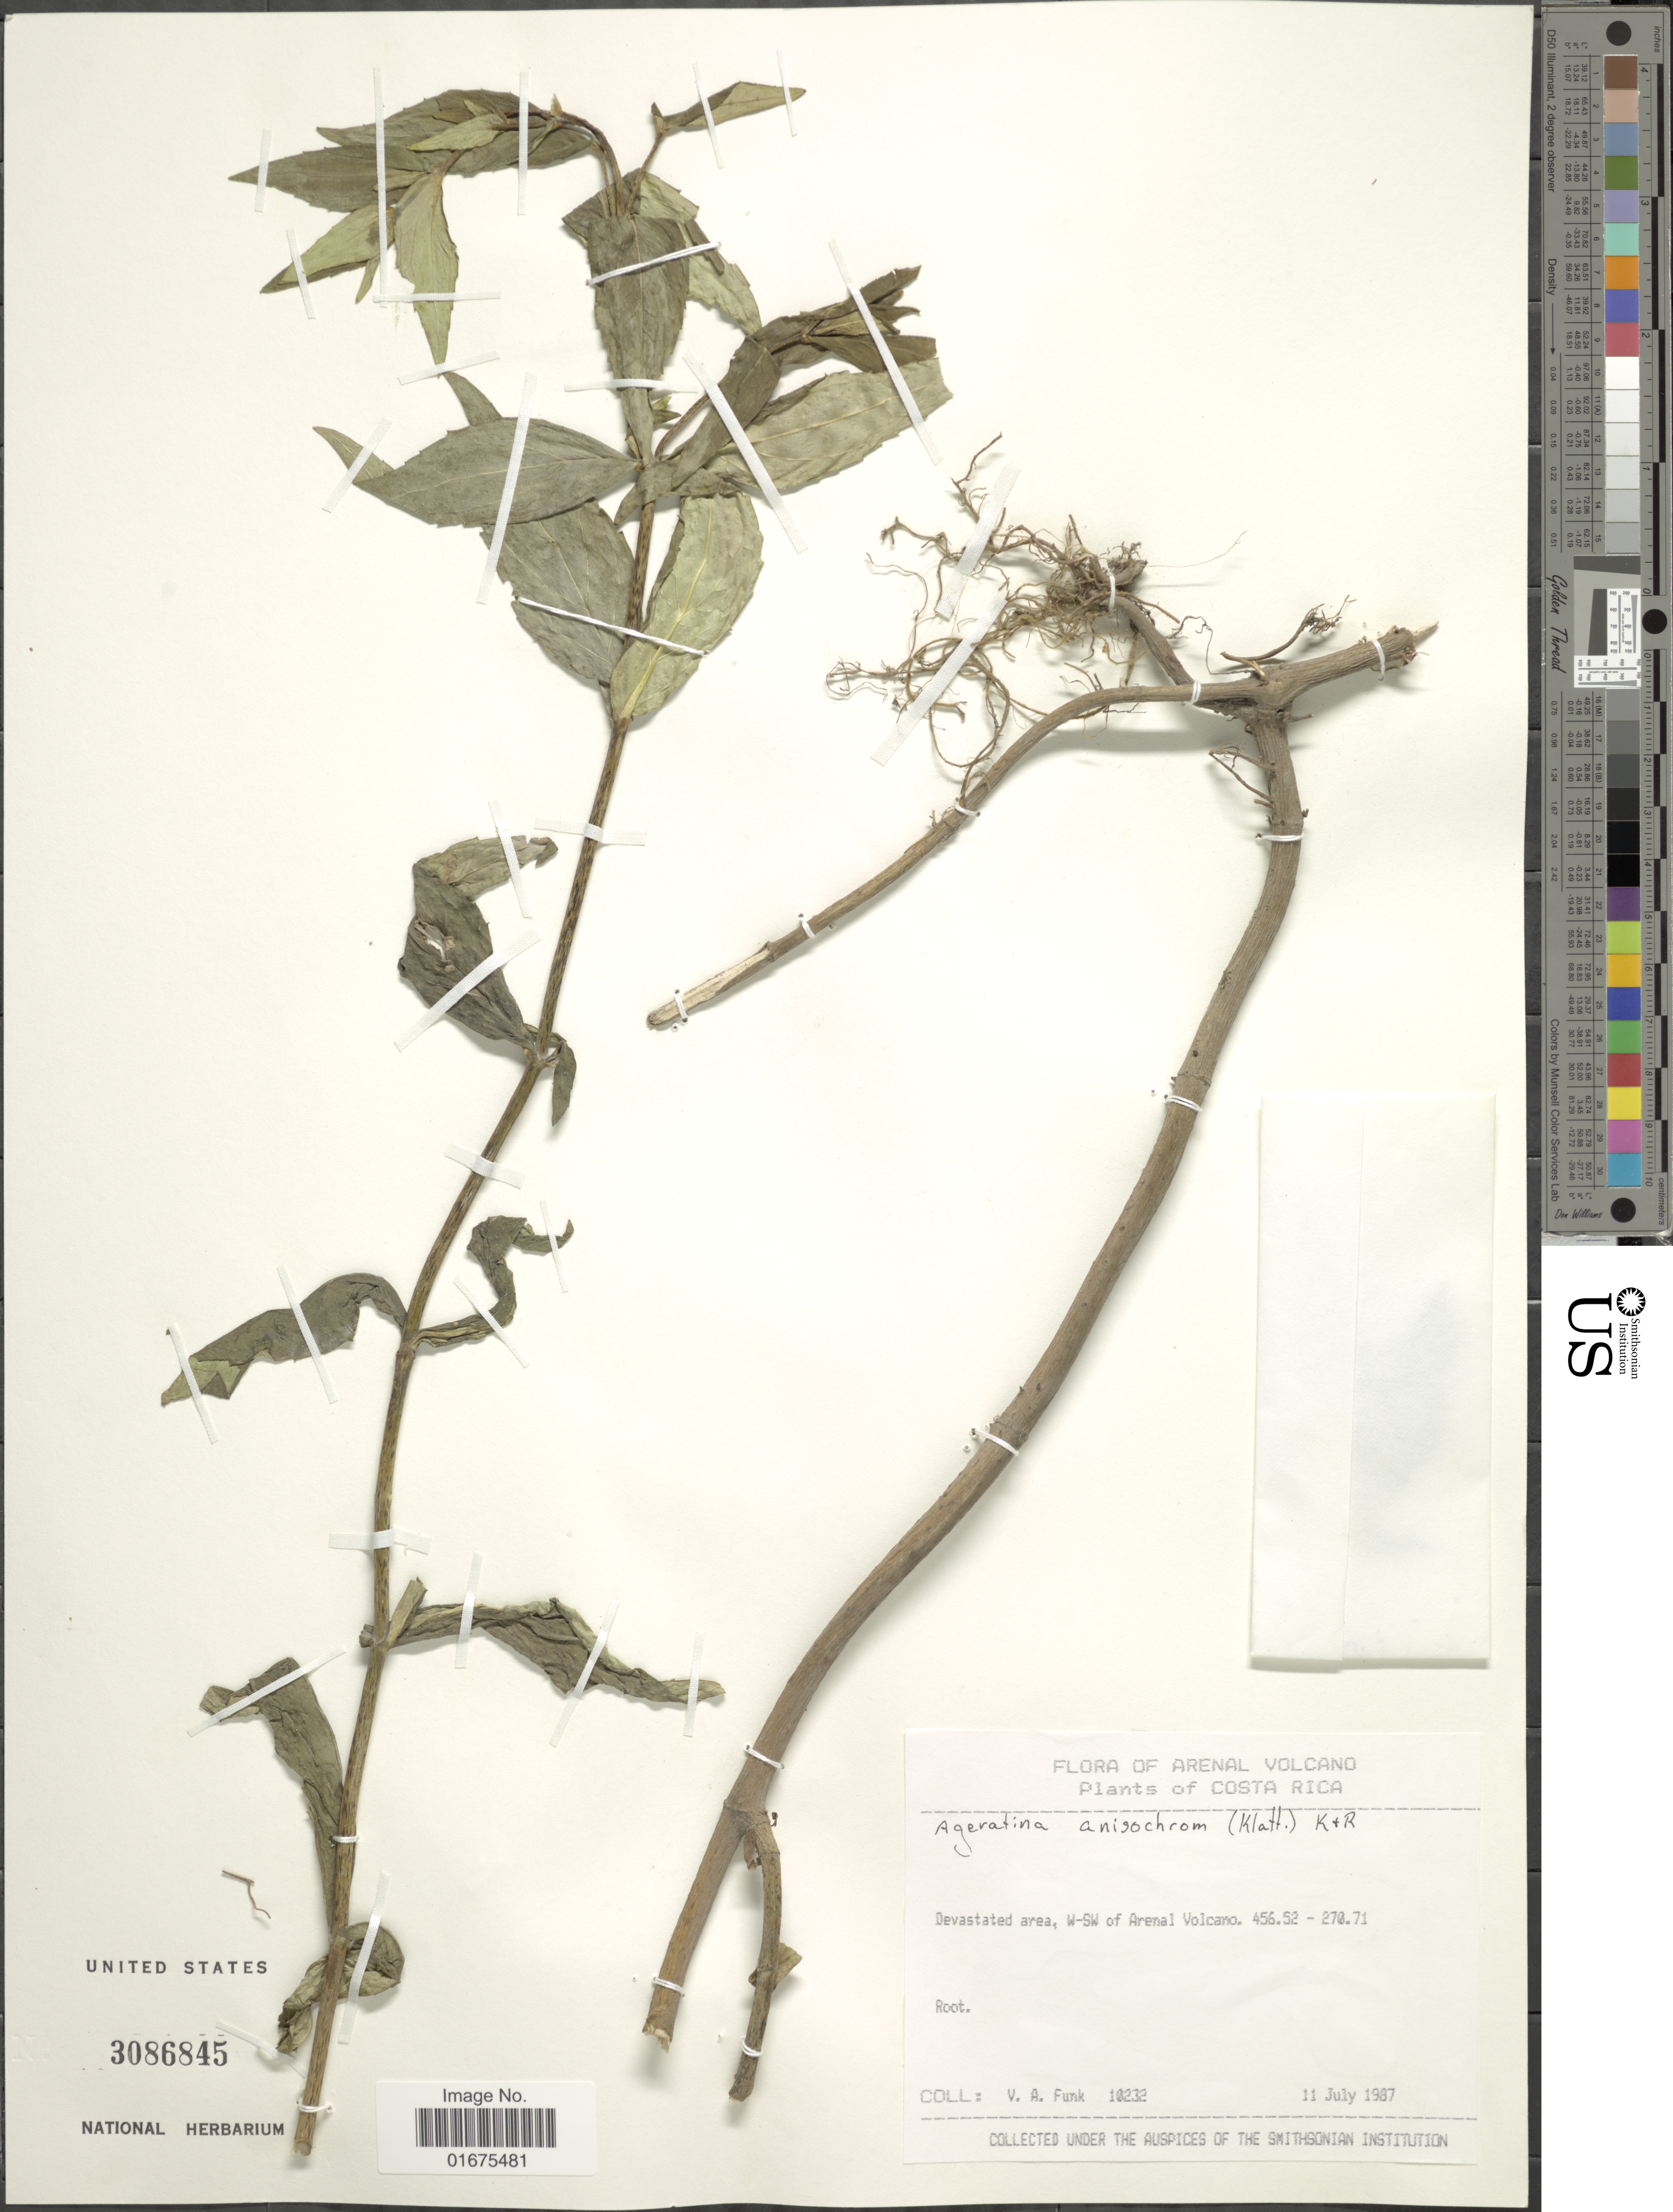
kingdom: Plantae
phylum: Tracheophyta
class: Magnoliopsida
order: Asterales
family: Asteraceae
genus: Ageratina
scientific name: Ageratina anisochroma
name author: (Klatt) R.M. King & H. Rob.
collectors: V. Funk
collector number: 10232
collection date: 1987-07-11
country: Costa Rica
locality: Arenal Volcano, Devastated area, W-SW of Arenal Volcano 456.52 - 270.71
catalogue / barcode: US 3086845